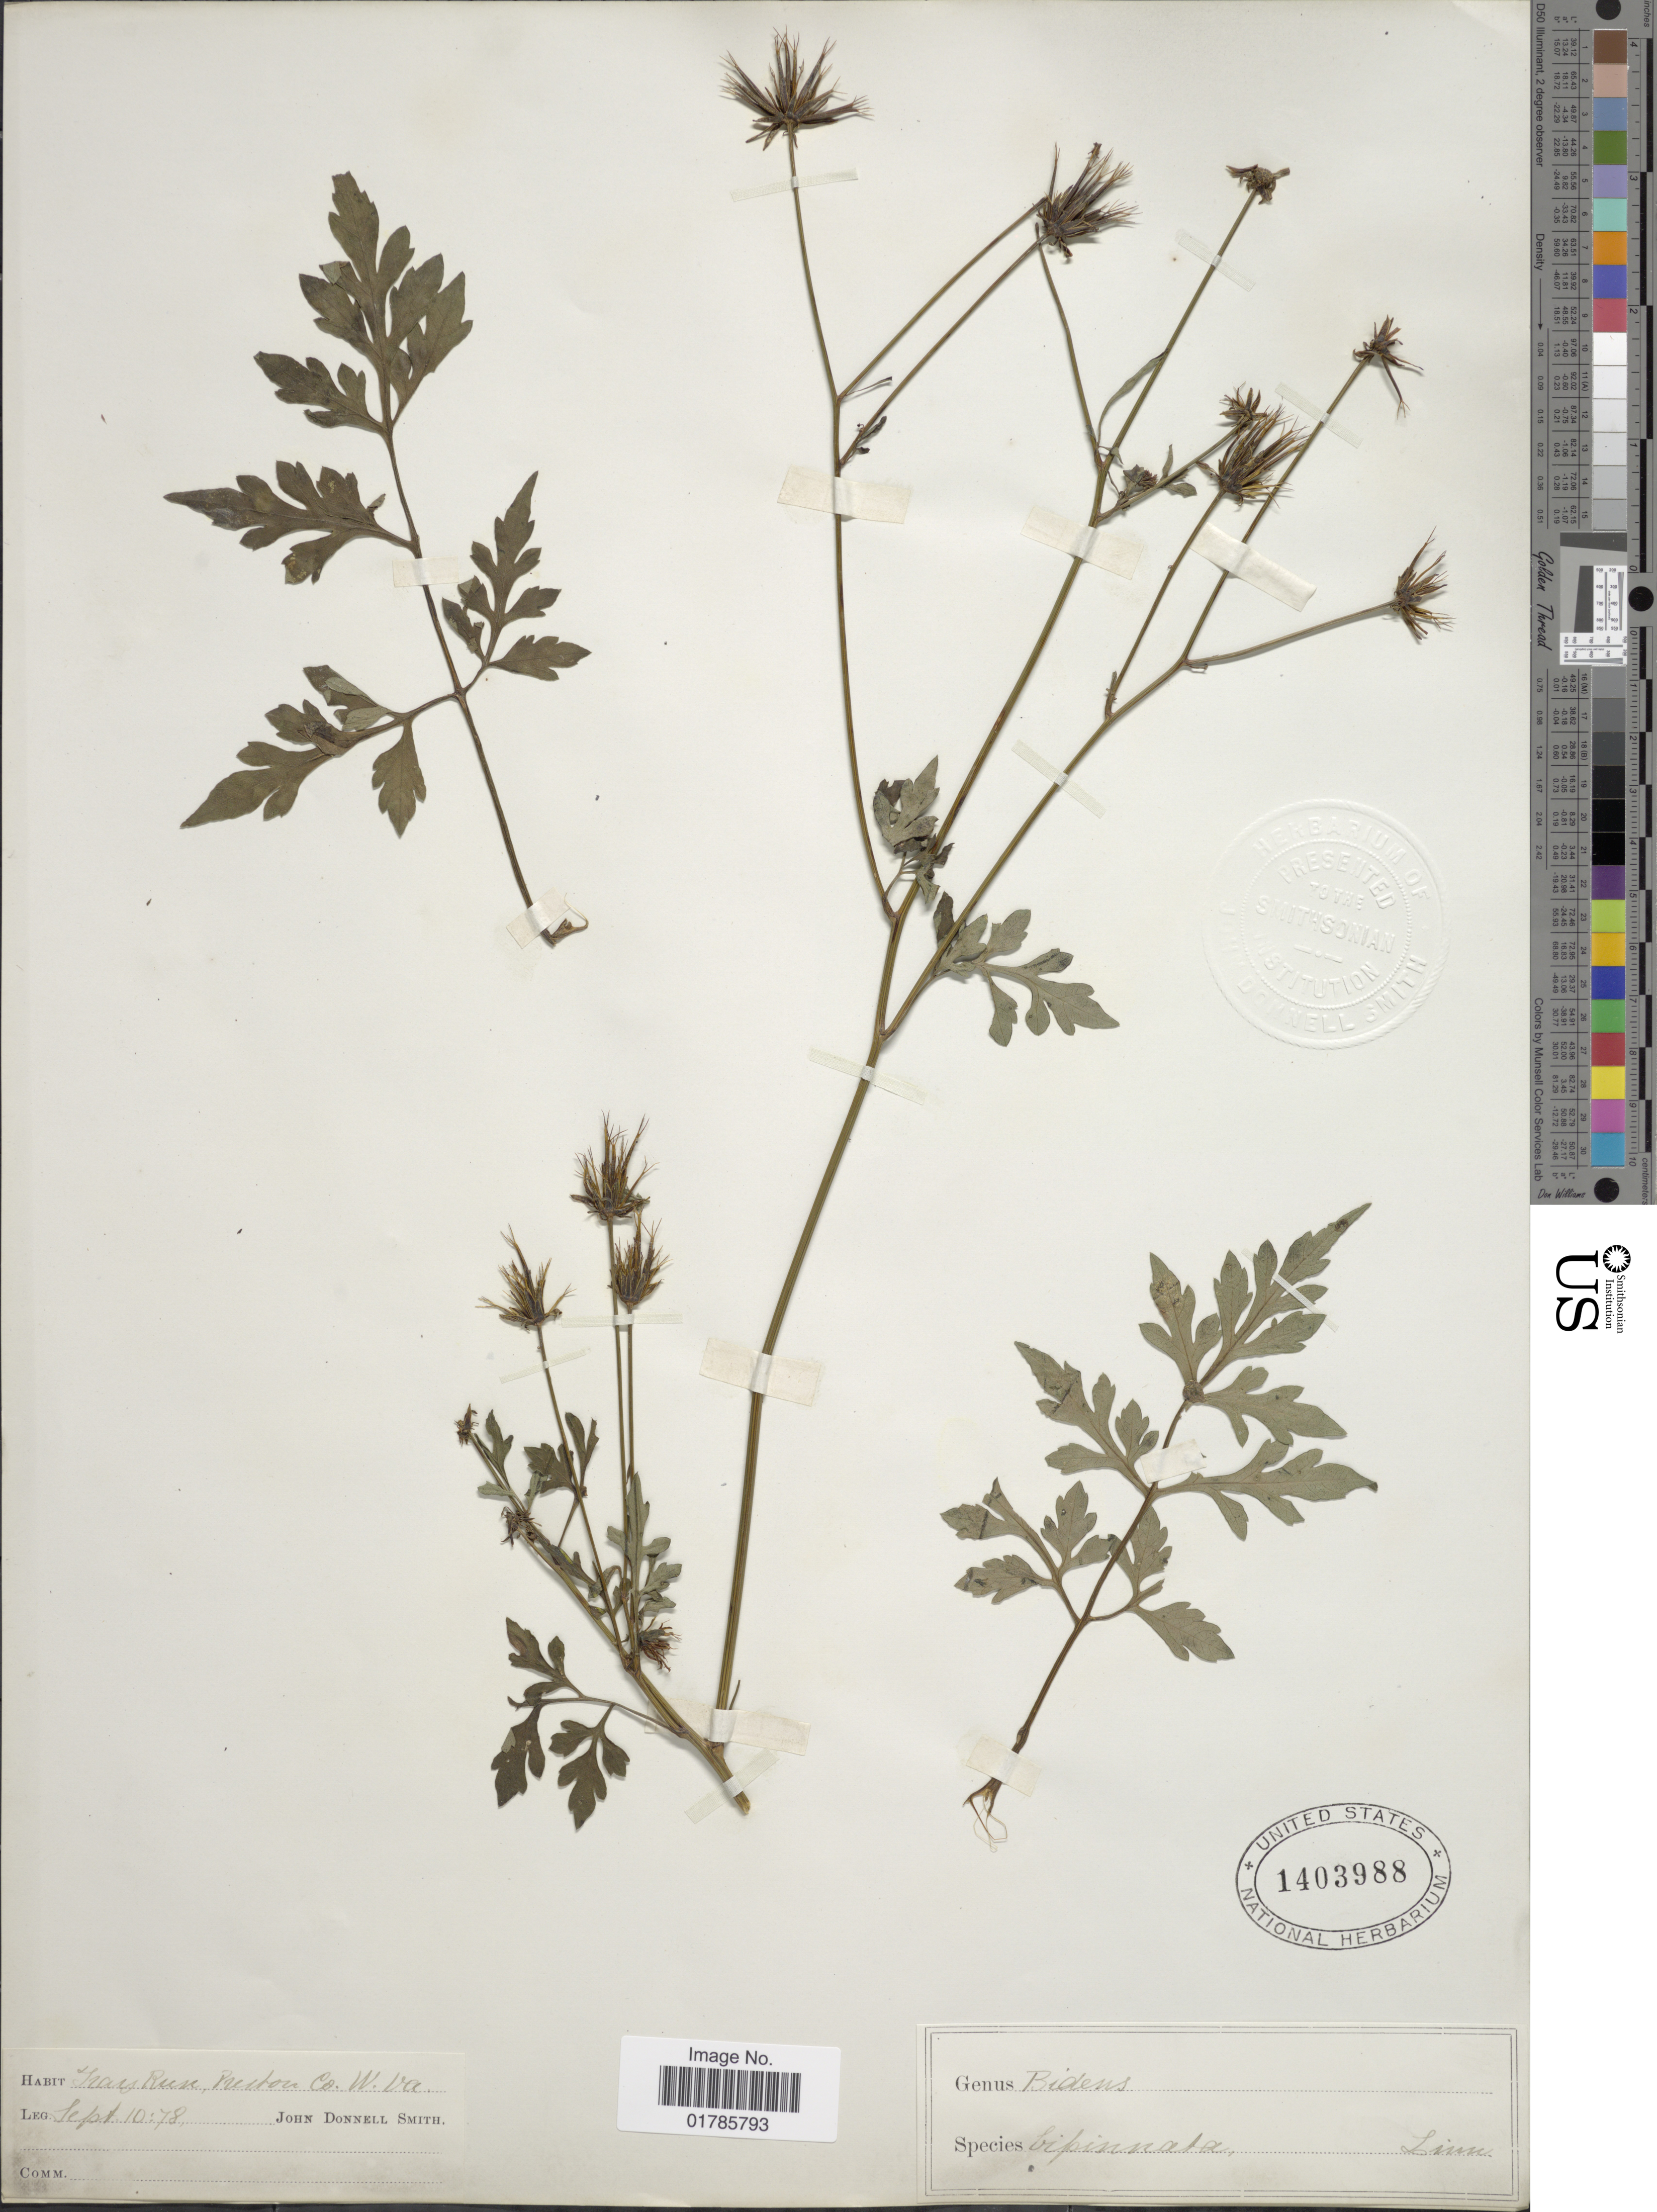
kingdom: Plantae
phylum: Tracheophyta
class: Magnoliopsida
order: Asterales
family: Asteraceae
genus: Bidens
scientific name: Bidens bipinnata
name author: L.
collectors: J. Donnell Smith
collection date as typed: Transcribed d/m/y: 10/9/78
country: United States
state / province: West Virginia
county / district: Preston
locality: Hay Run, Preston Co. W. Va.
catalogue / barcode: US 1403988